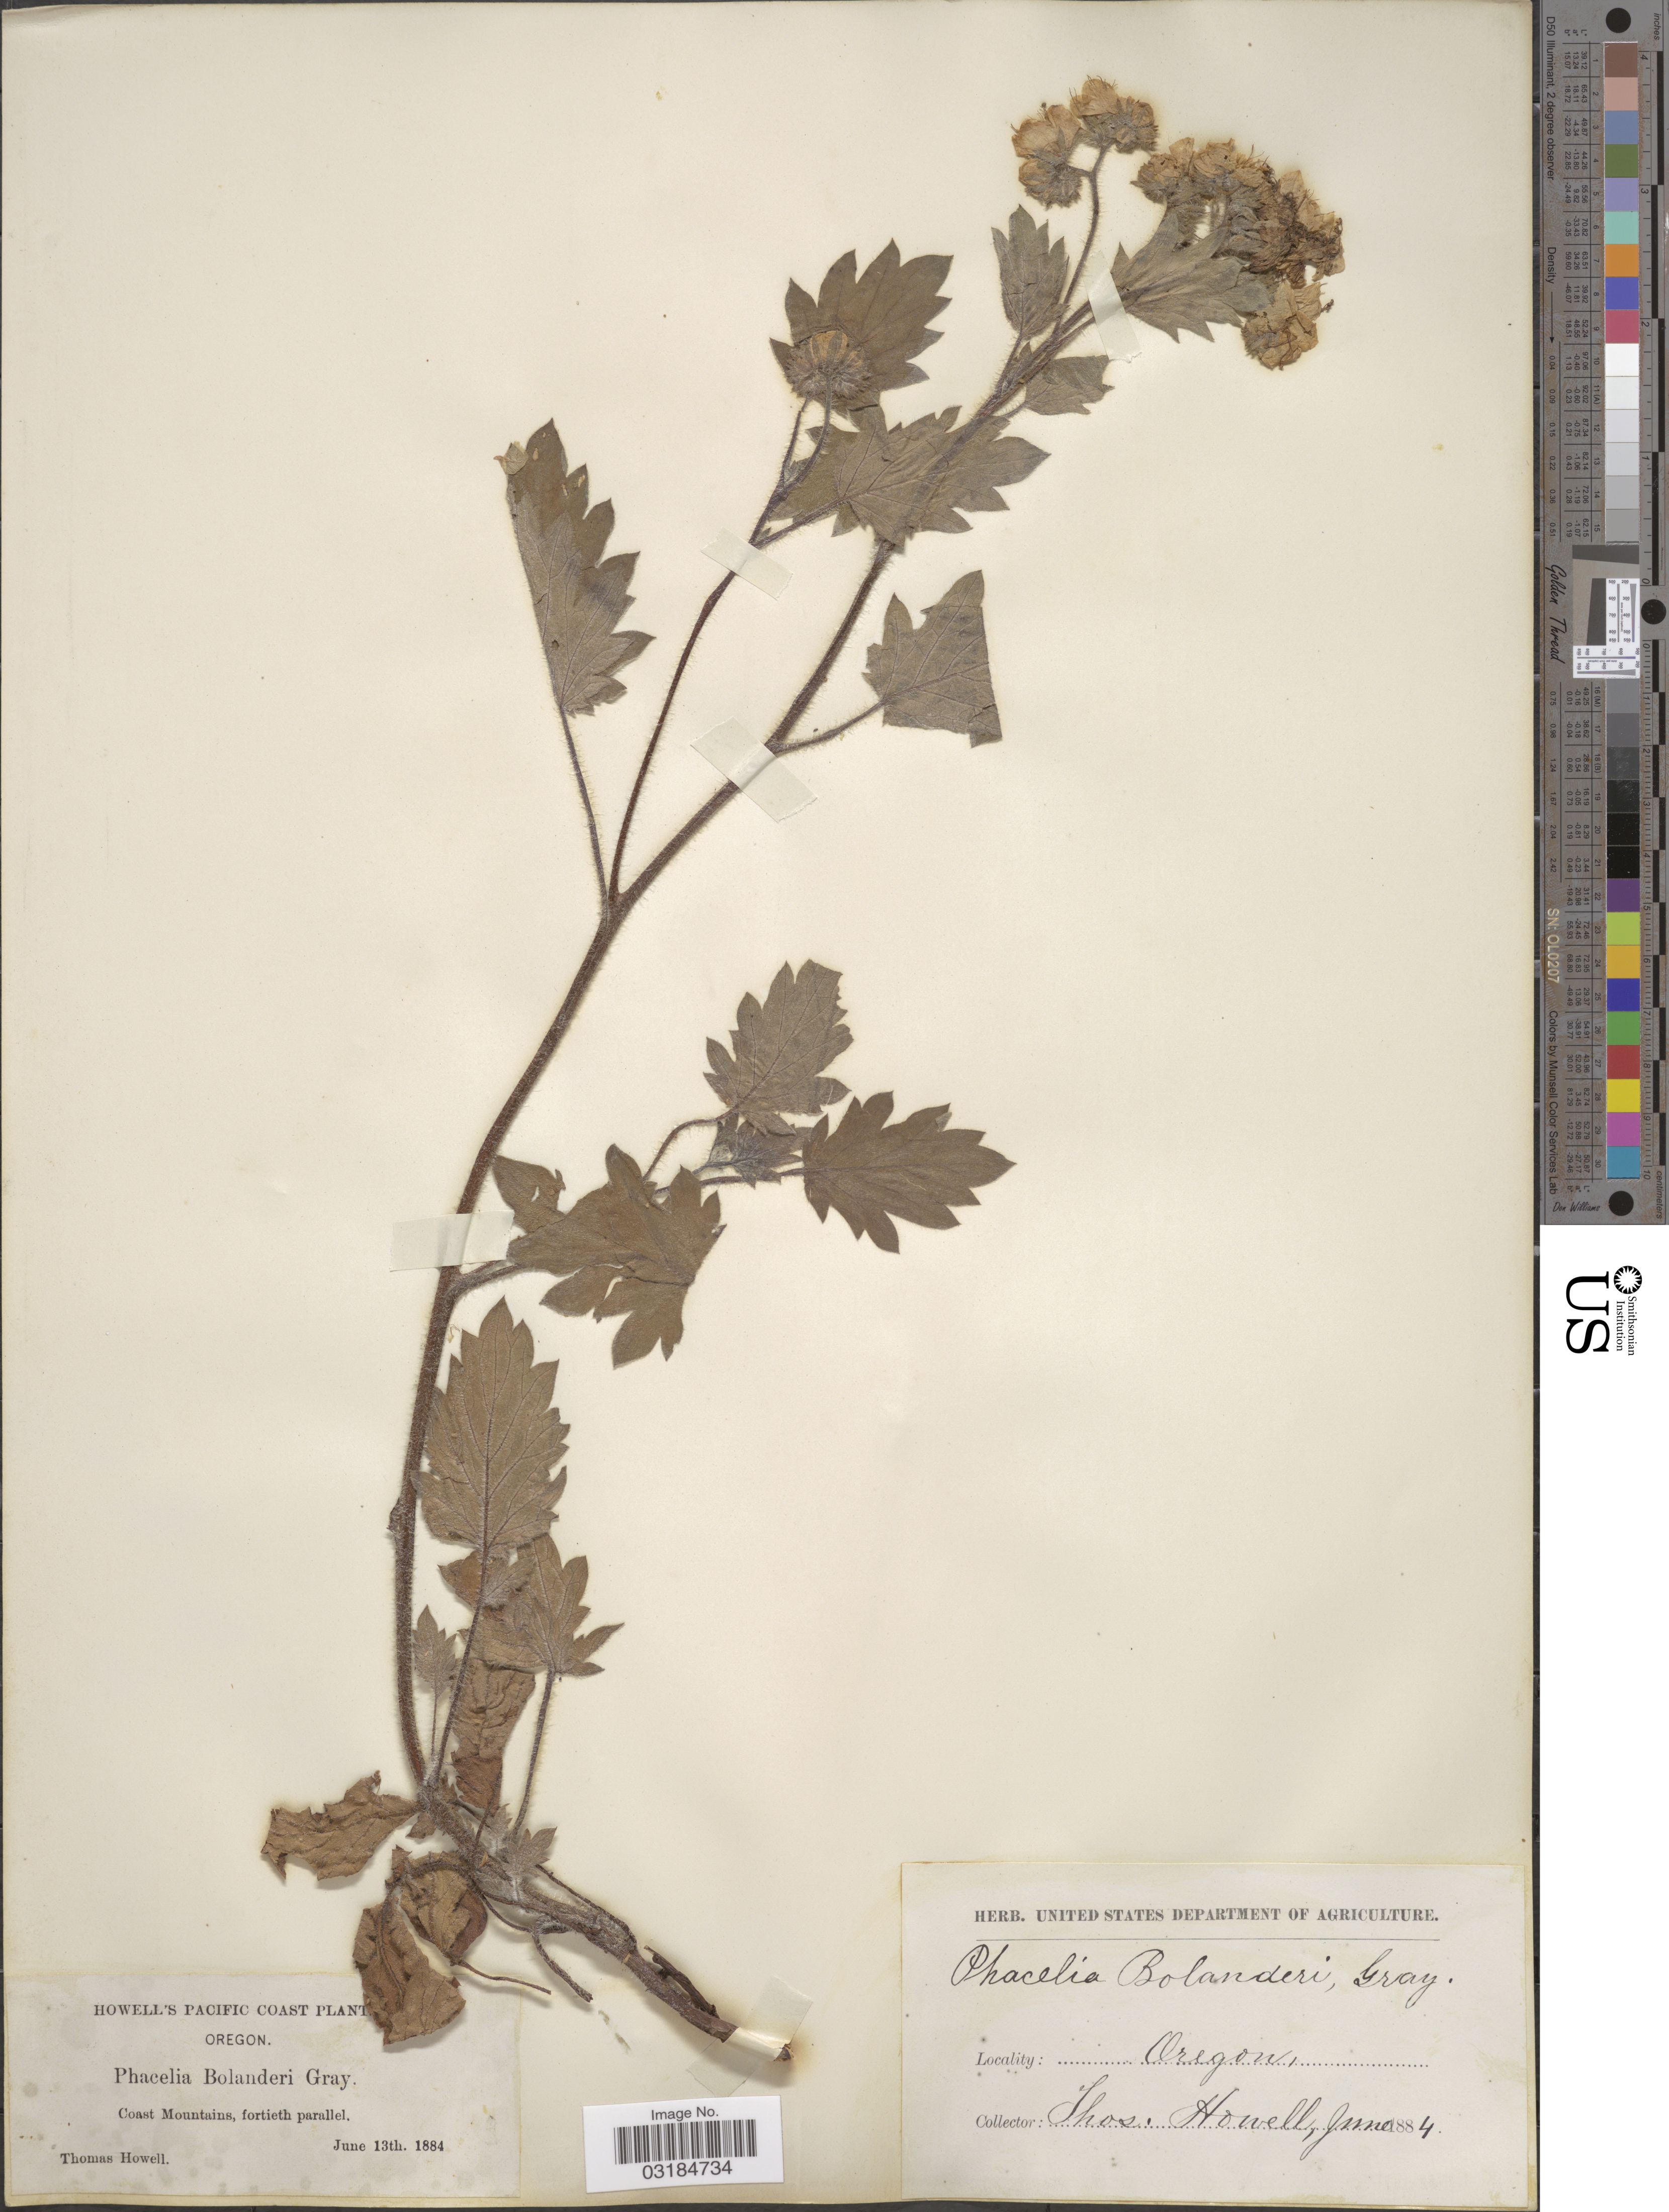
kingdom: Plantae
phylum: Tracheophyta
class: Magnoliopsida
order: Boraginales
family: Hydrophyllaceae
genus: Phacelia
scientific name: Phacelia bolanderi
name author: A. Gray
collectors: T. Howell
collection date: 1884-06-13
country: United States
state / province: Oregon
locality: Howell's Pacific Coast, Coast Mountains, fortieth parallel.